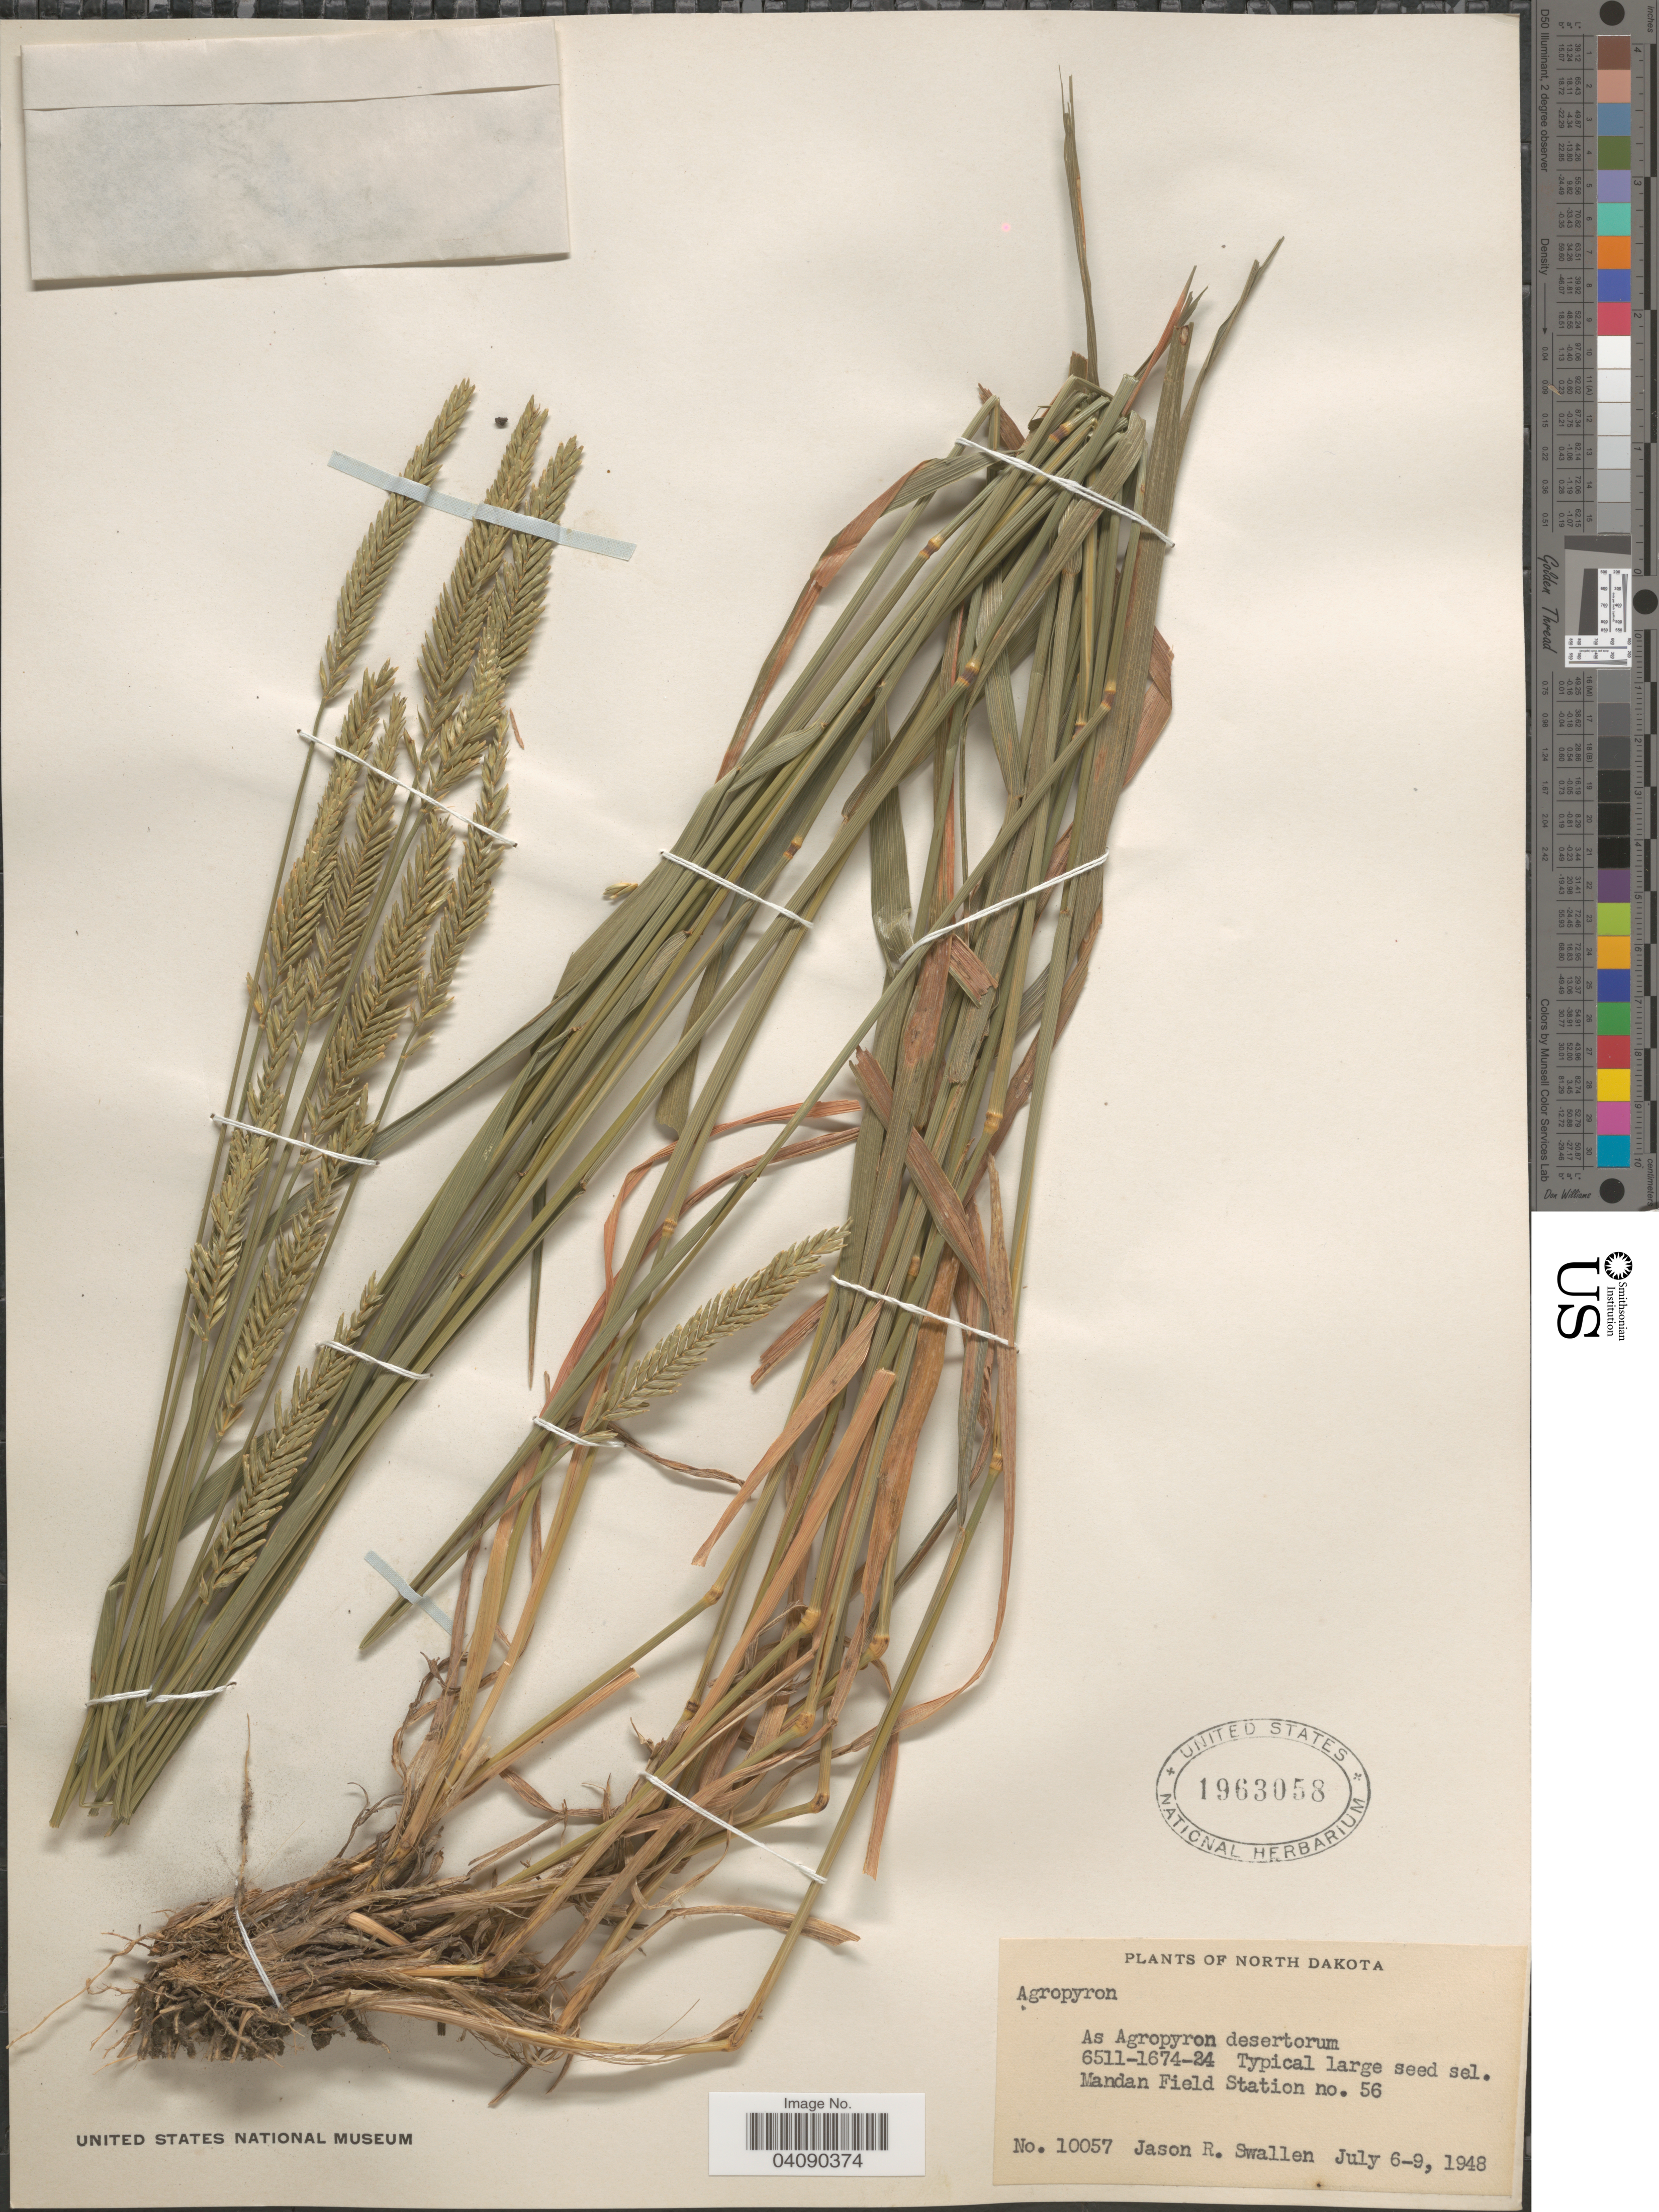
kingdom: Plantae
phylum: Tracheophyta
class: Liliopsida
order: Poales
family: Poaceae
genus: Agropyron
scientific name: Agropyron desertorum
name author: (Fisch. ex Link) Schult.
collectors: J. R. Swallen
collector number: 10057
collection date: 1948-07-06/1948-07-09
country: United States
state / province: North Dakota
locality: Mandan Field Station no. 56.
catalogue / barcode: US 1963058